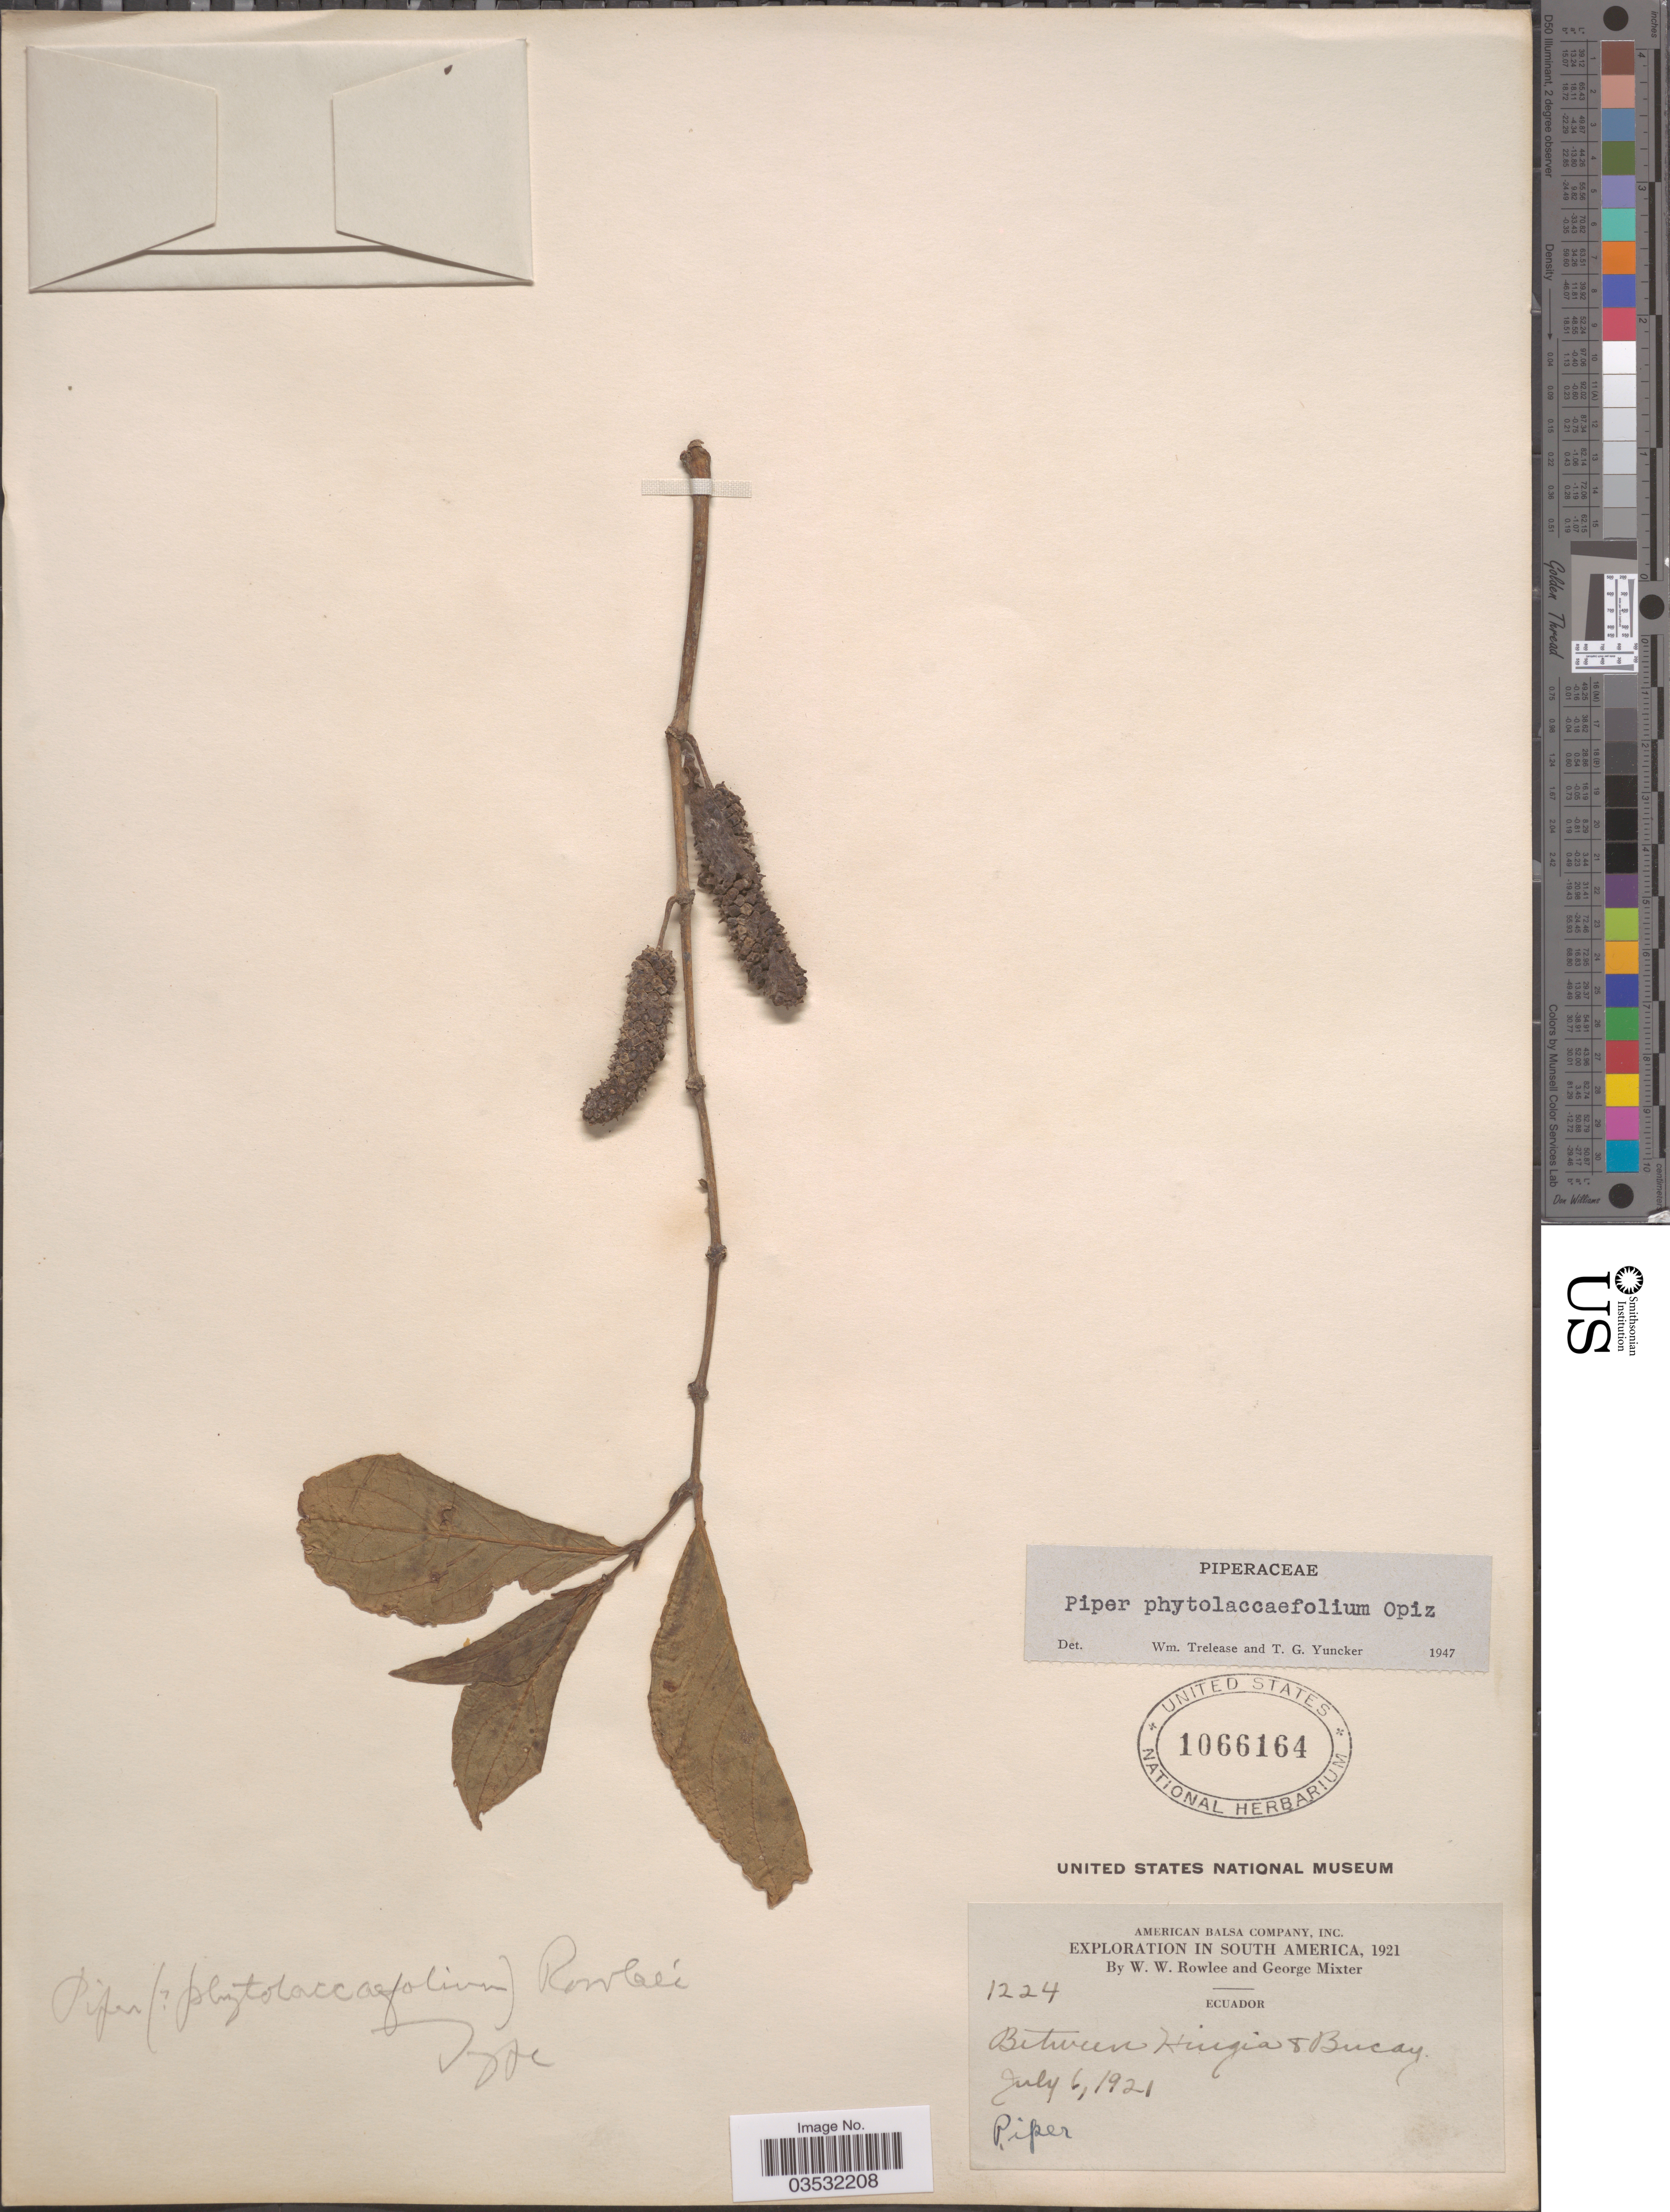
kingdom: Plantae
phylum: Tracheophyta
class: Magnoliopsida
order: Piperales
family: Piperaceae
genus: Piper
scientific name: Piper phytolaccifolium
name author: Opiz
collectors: W. W. Rowlee & G. Mixter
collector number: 1224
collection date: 1921-07-06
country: Ecuador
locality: Between Huigra & Bucay.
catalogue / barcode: US 1066164